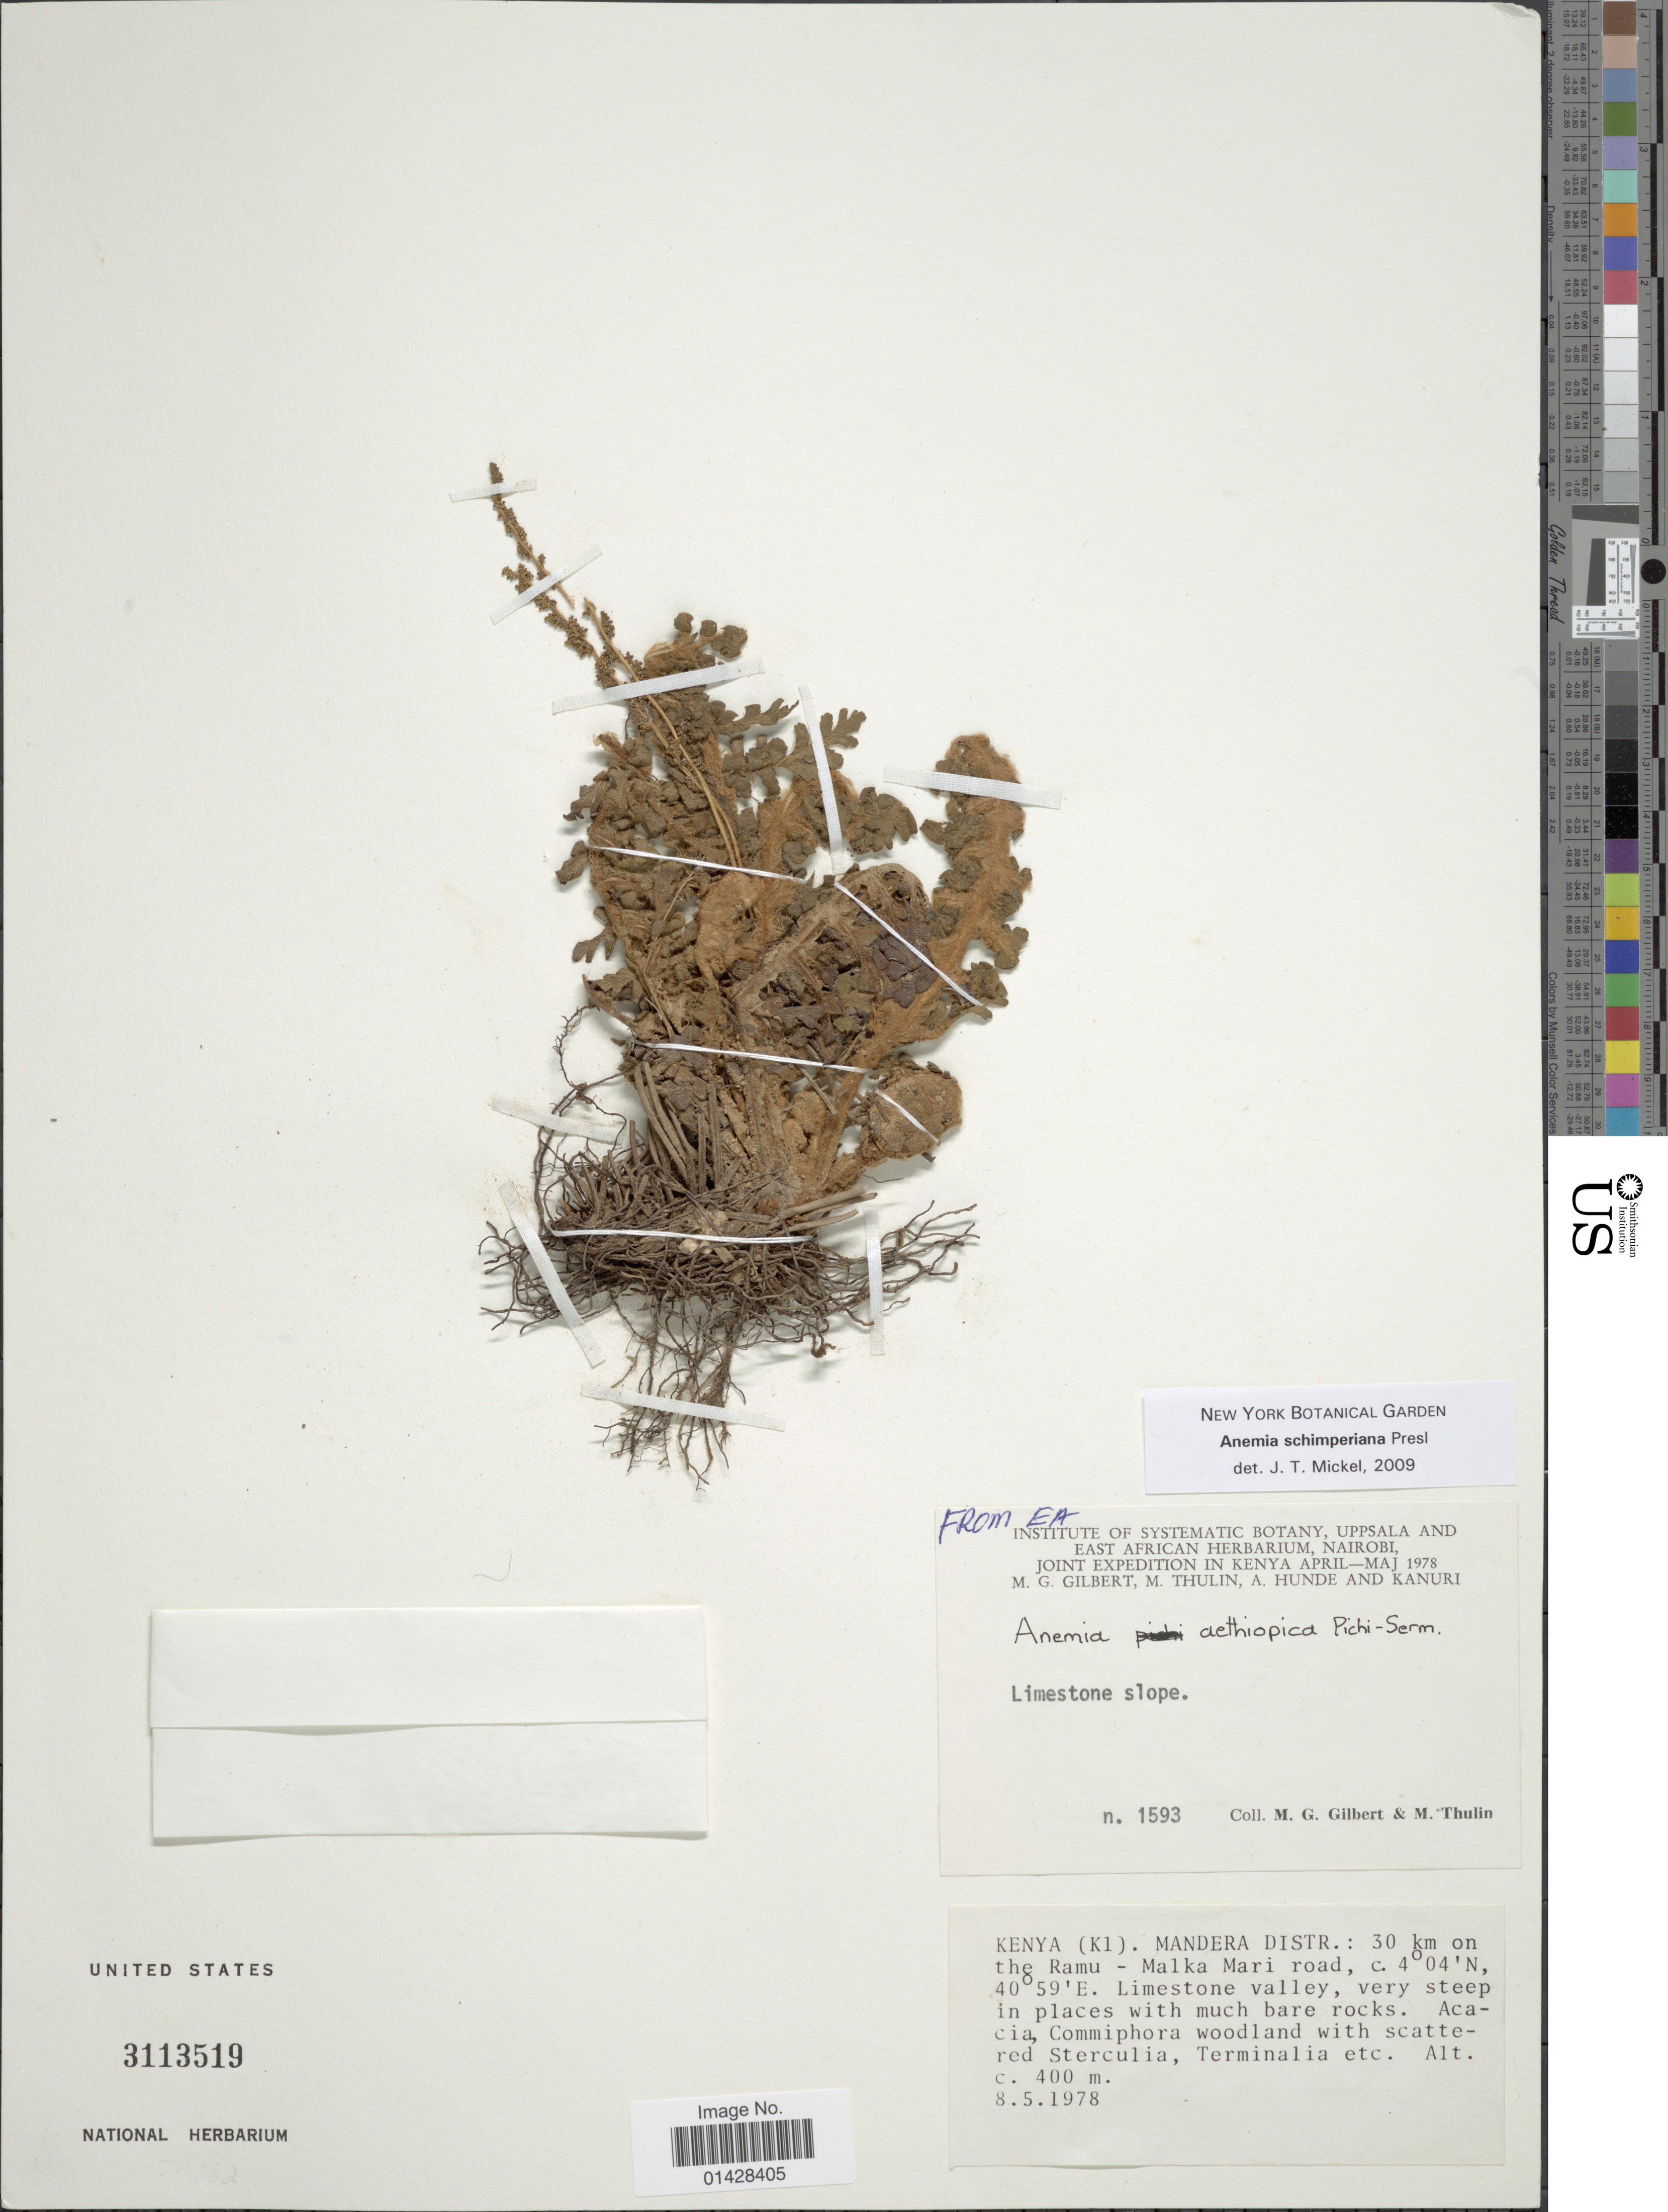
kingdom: Plantae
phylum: Tracheophyta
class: Polypodiopsida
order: Schizaeales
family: Anemiaceae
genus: Anemia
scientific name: Anemia schimperiana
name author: C. Presl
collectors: M. G. Gilbert & M. Thulin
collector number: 1593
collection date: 1978-05-08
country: Kenya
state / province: Mandera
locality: (K1). Mandera Distr.: 30 km on the Ramo -Malka Mari road. Limestone valley, very steep in places with much bare rocks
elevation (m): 400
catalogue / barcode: US 3113519